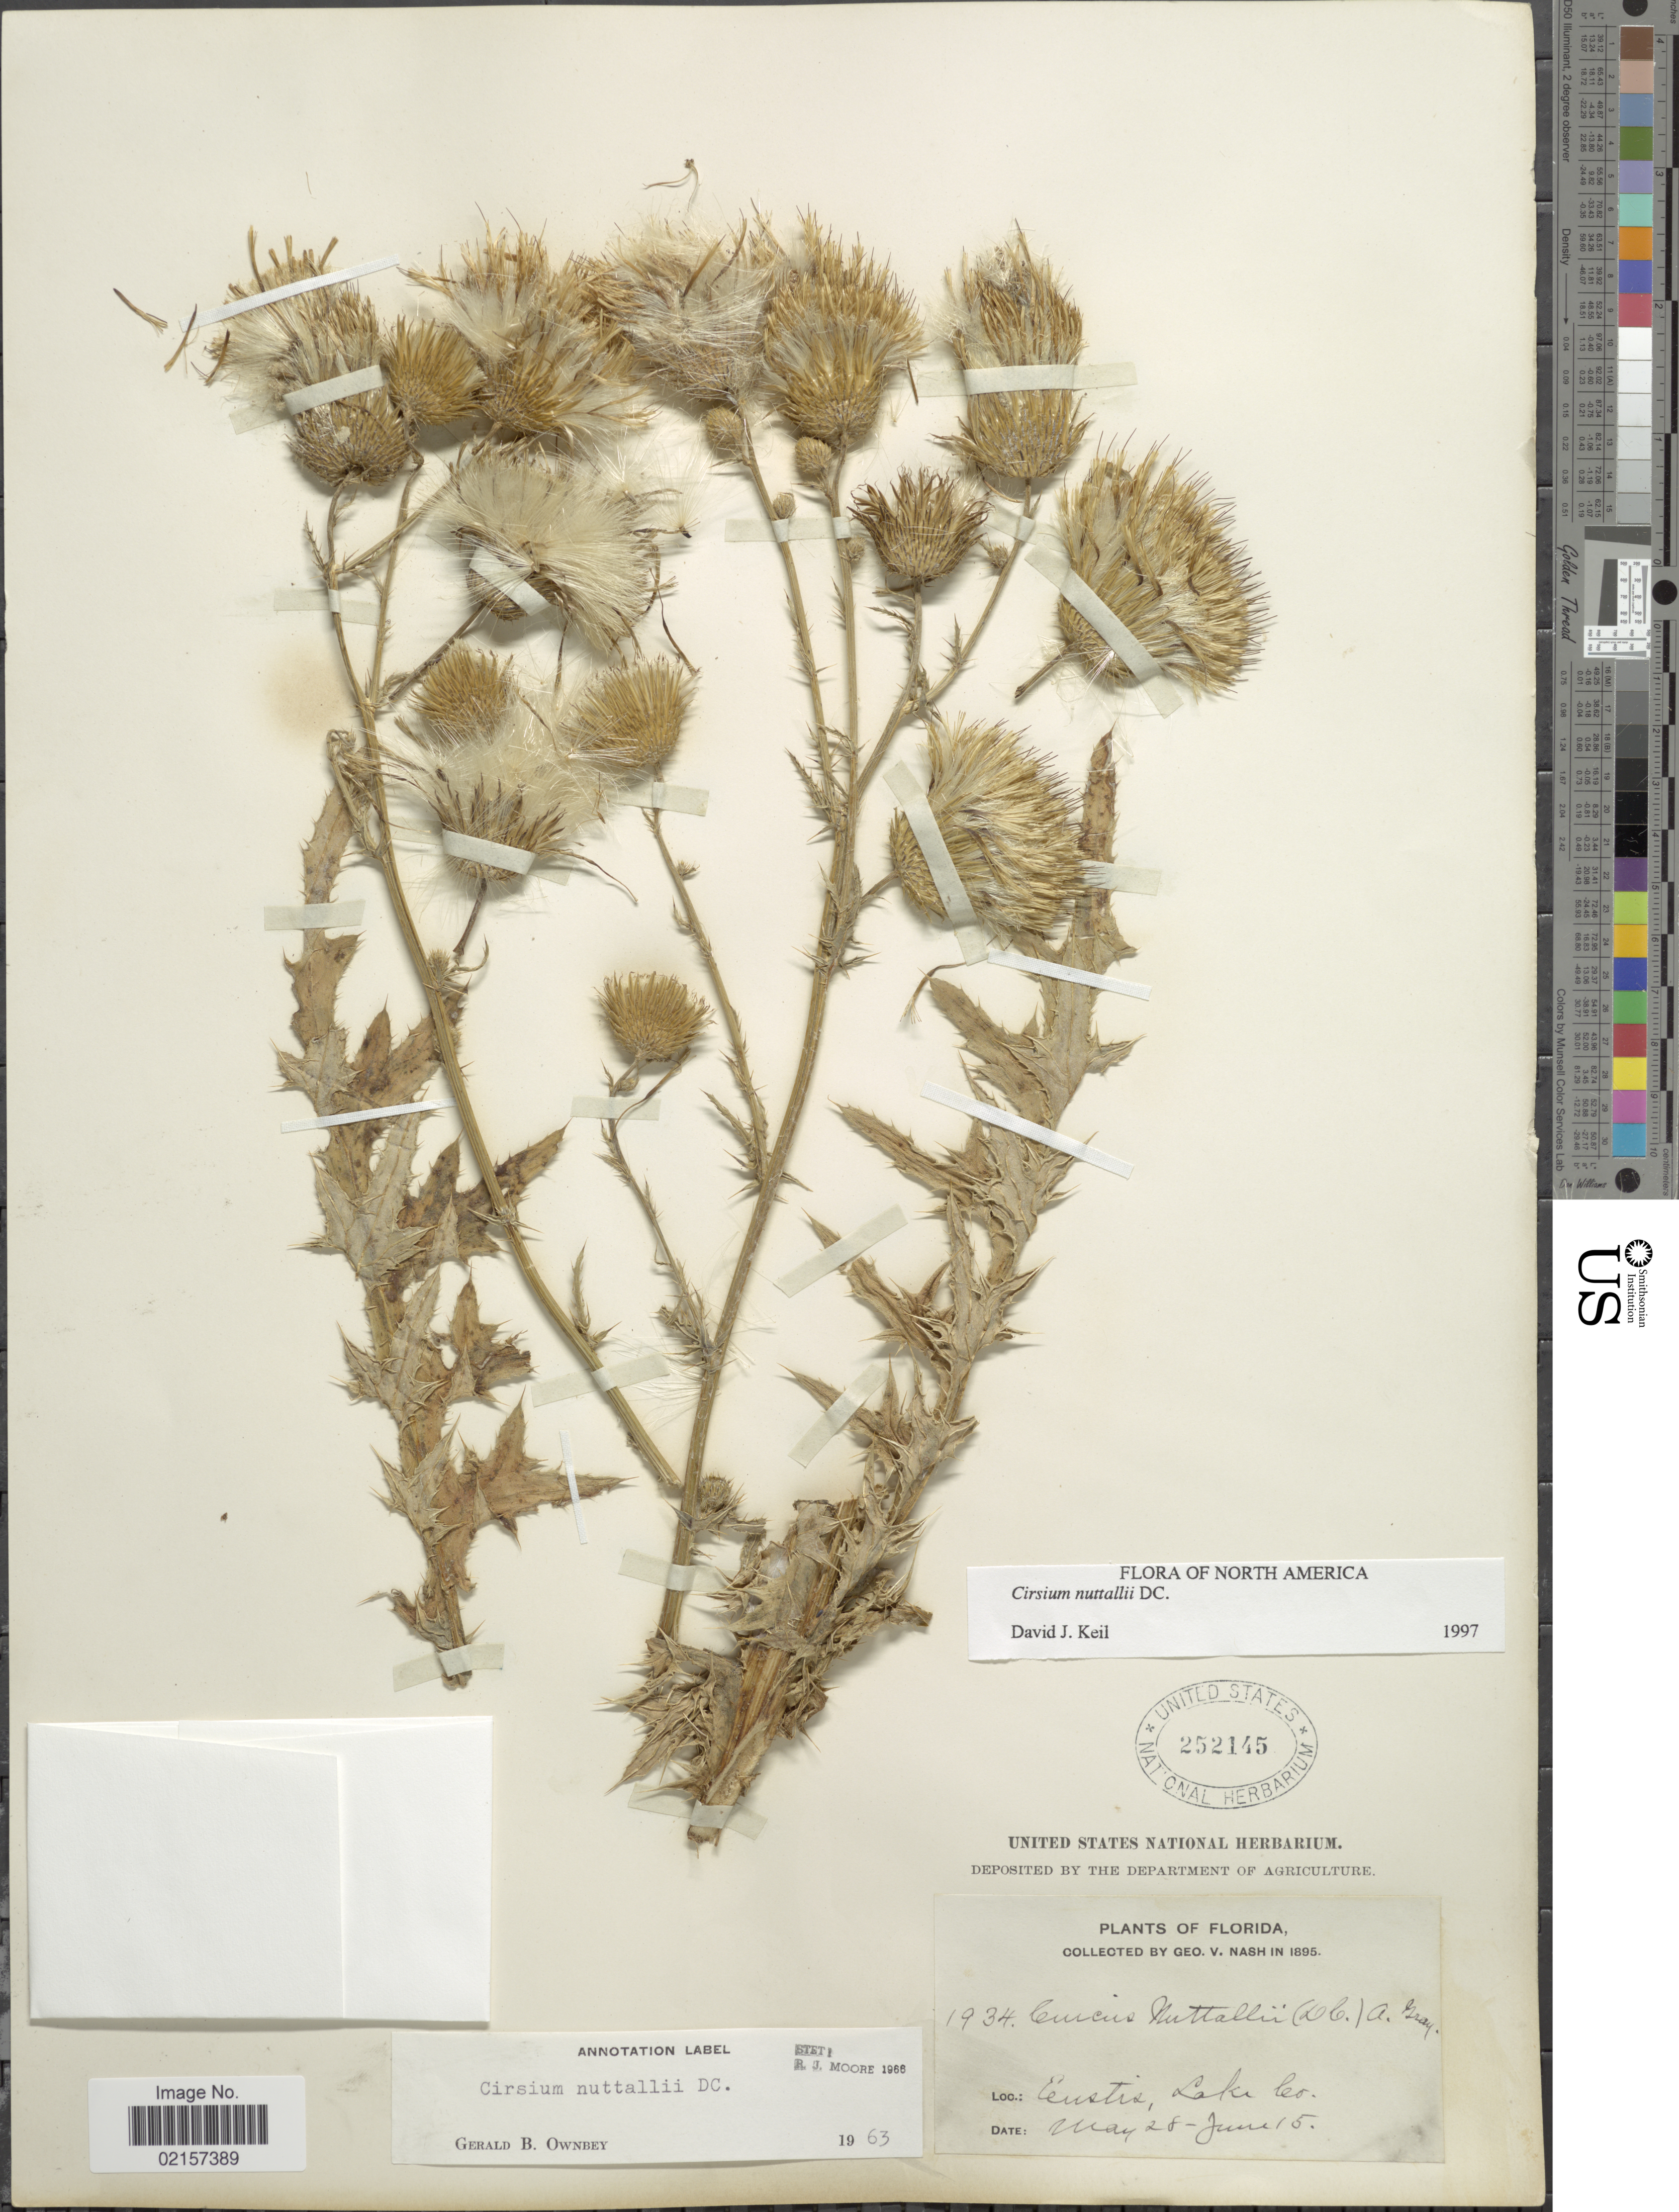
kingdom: Plantae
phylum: Tracheophyta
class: Magnoliopsida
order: Asterales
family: Asteraceae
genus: Cirsium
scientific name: Cirsium nuttali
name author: DC.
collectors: G. V. Nash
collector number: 1934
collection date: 1895-05-28/1895-06-15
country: United States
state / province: Florida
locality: Eustis, Lake Co.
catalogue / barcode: US 252145